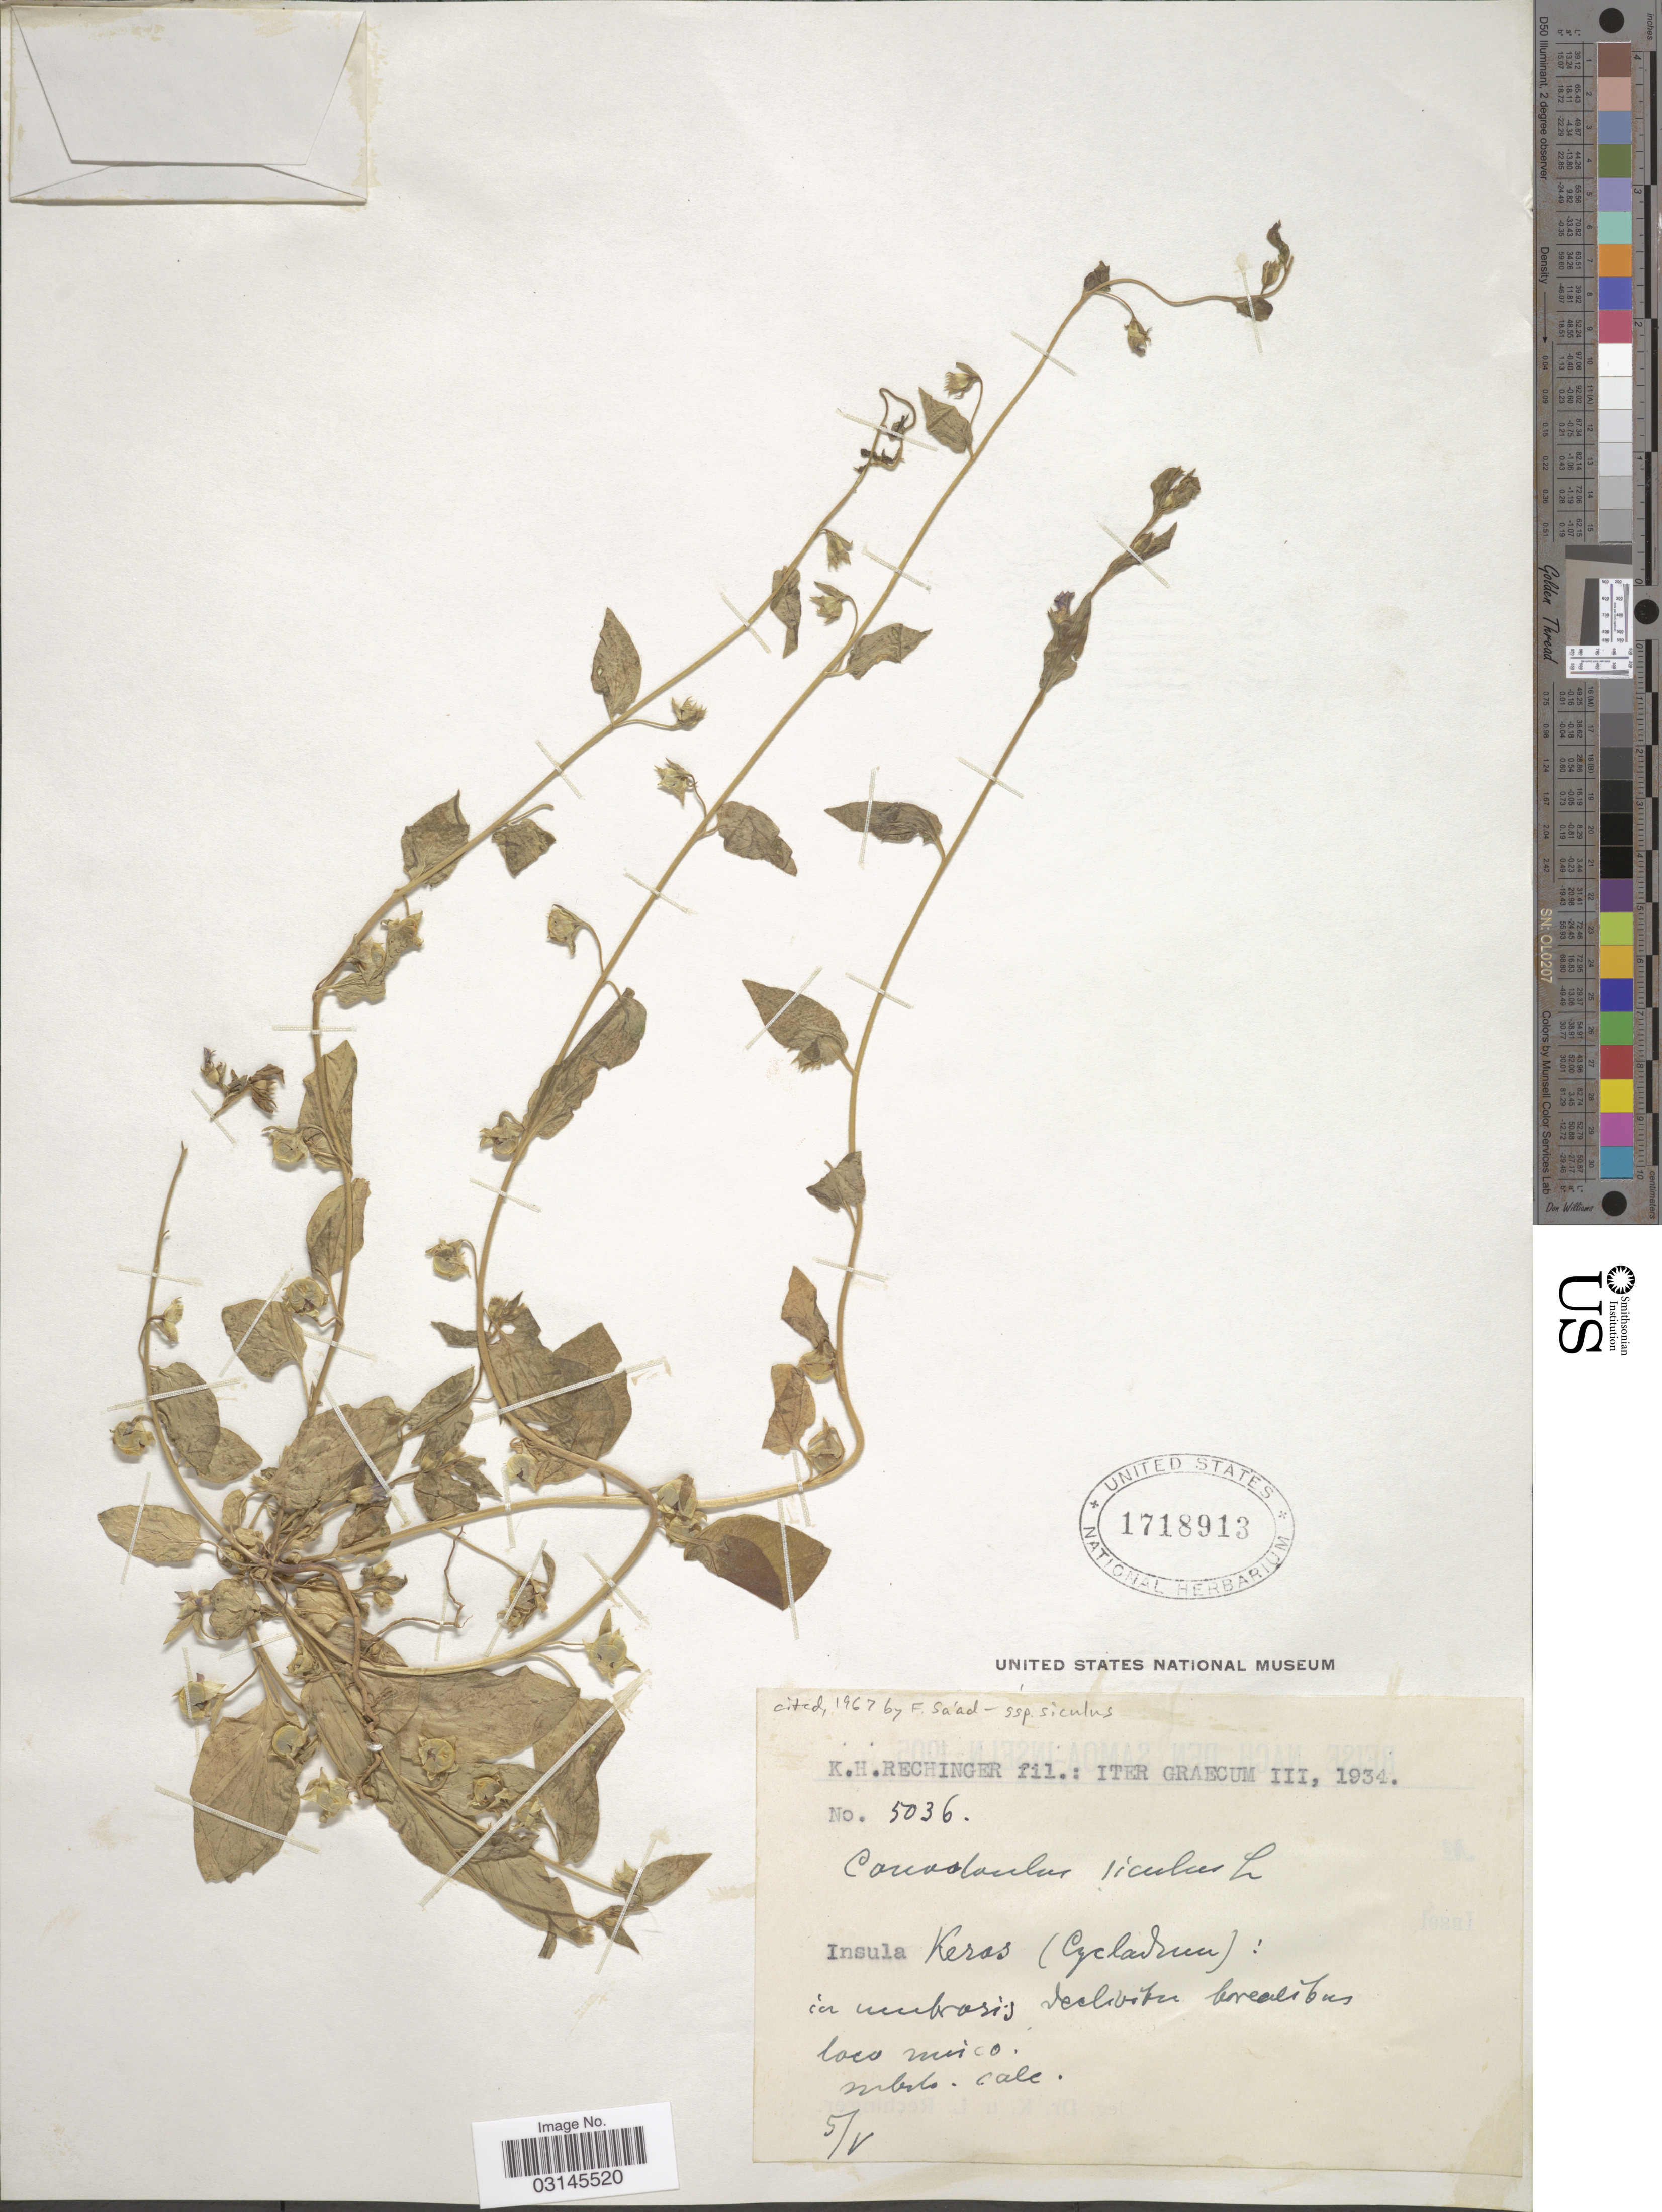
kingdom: Plantae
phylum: Tracheophyta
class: Magnoliopsida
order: Solanales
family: Convolvulaceae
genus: Convolvulus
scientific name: Convolvulus siculus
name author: L.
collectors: K. H. Rechinger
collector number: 5036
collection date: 1934-05-05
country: Greece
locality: Iter Graecum. Insula Keros (Cycladum).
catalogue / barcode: US 1718913